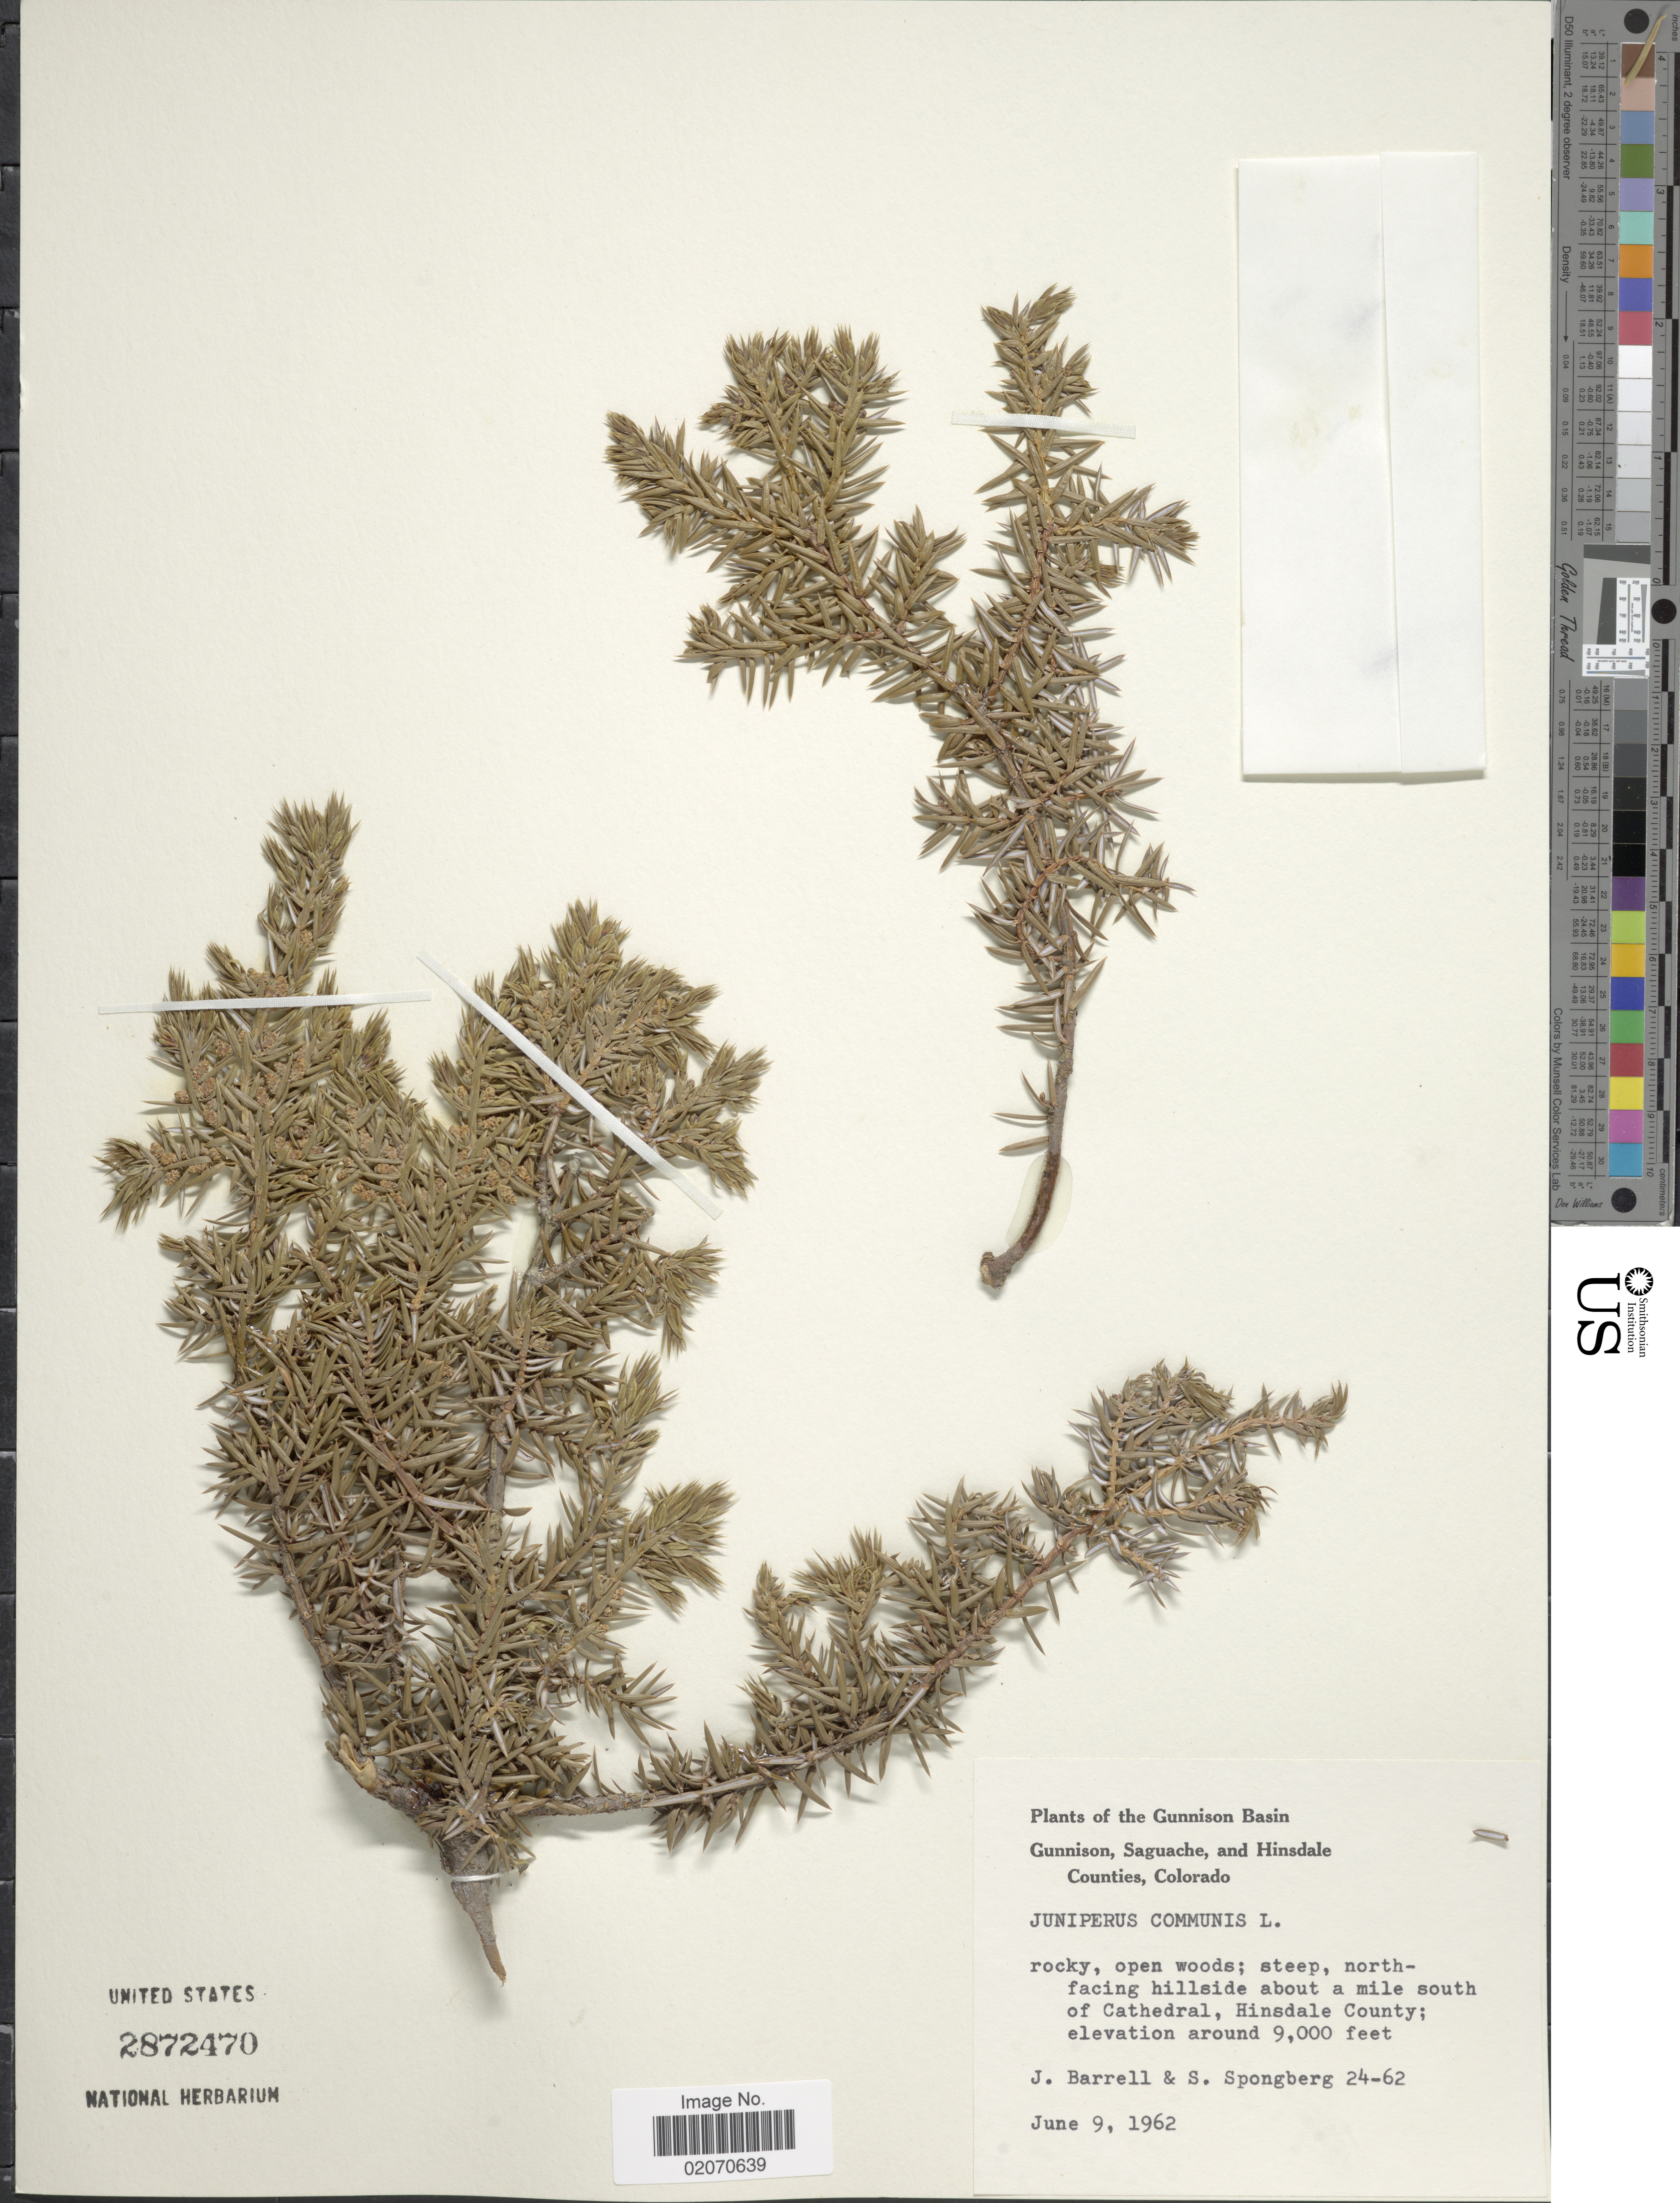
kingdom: Plantae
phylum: Tracheophyta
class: Pinopsida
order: Pinales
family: Cupressaceae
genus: Juniperus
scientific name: Juniperus communis var. depressa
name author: Pursh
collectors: J. Barrell & S. A.Spongberg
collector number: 24-62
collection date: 1962-06-09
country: United States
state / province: Colorado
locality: Gunnison Basin, Gunnison, Saguache, and Hinsdale Counties, hillside about a mile south of Cathedral, Hinsdale County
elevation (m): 2743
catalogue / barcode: US 2872470